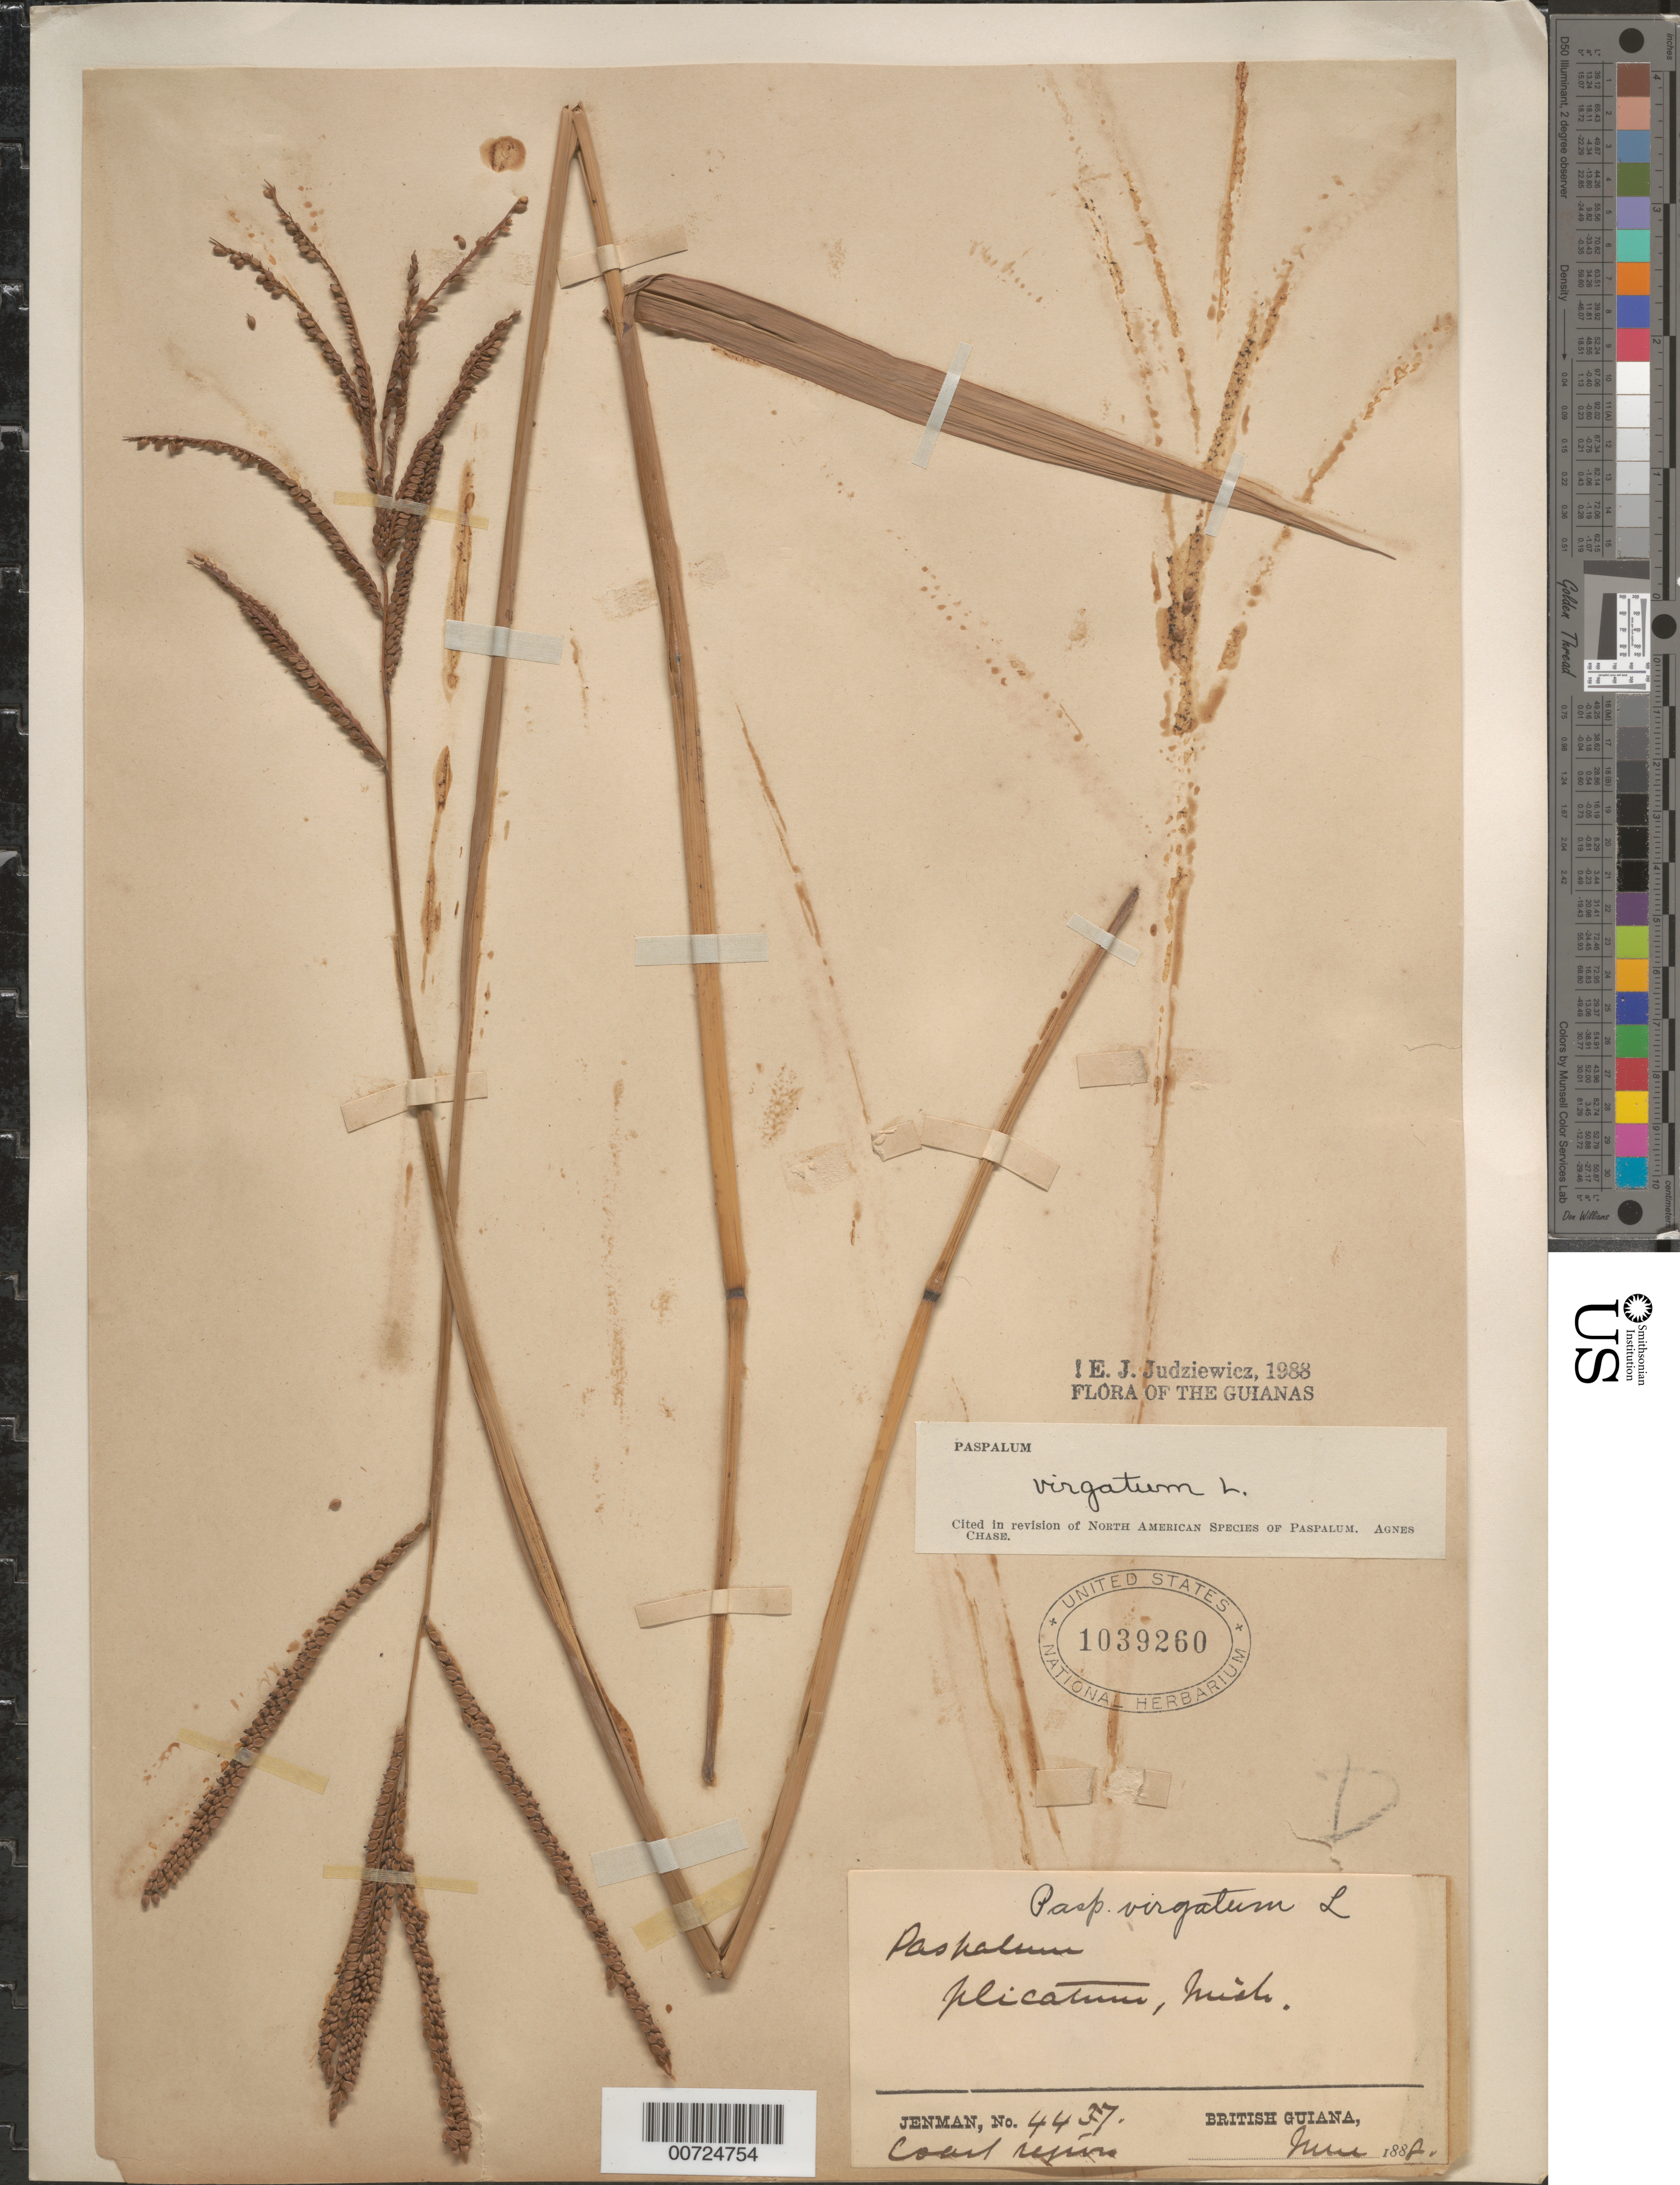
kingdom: Plantae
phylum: Tracheophyta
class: Liliopsida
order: Poales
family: Poaceae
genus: Paspalum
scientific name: Paspalum virgatum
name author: L.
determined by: Judziewicz, E. J.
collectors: G. S. Jenman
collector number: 4437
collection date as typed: June 1888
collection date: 1888-06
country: Guyana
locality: Coast Region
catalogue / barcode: US 1039260